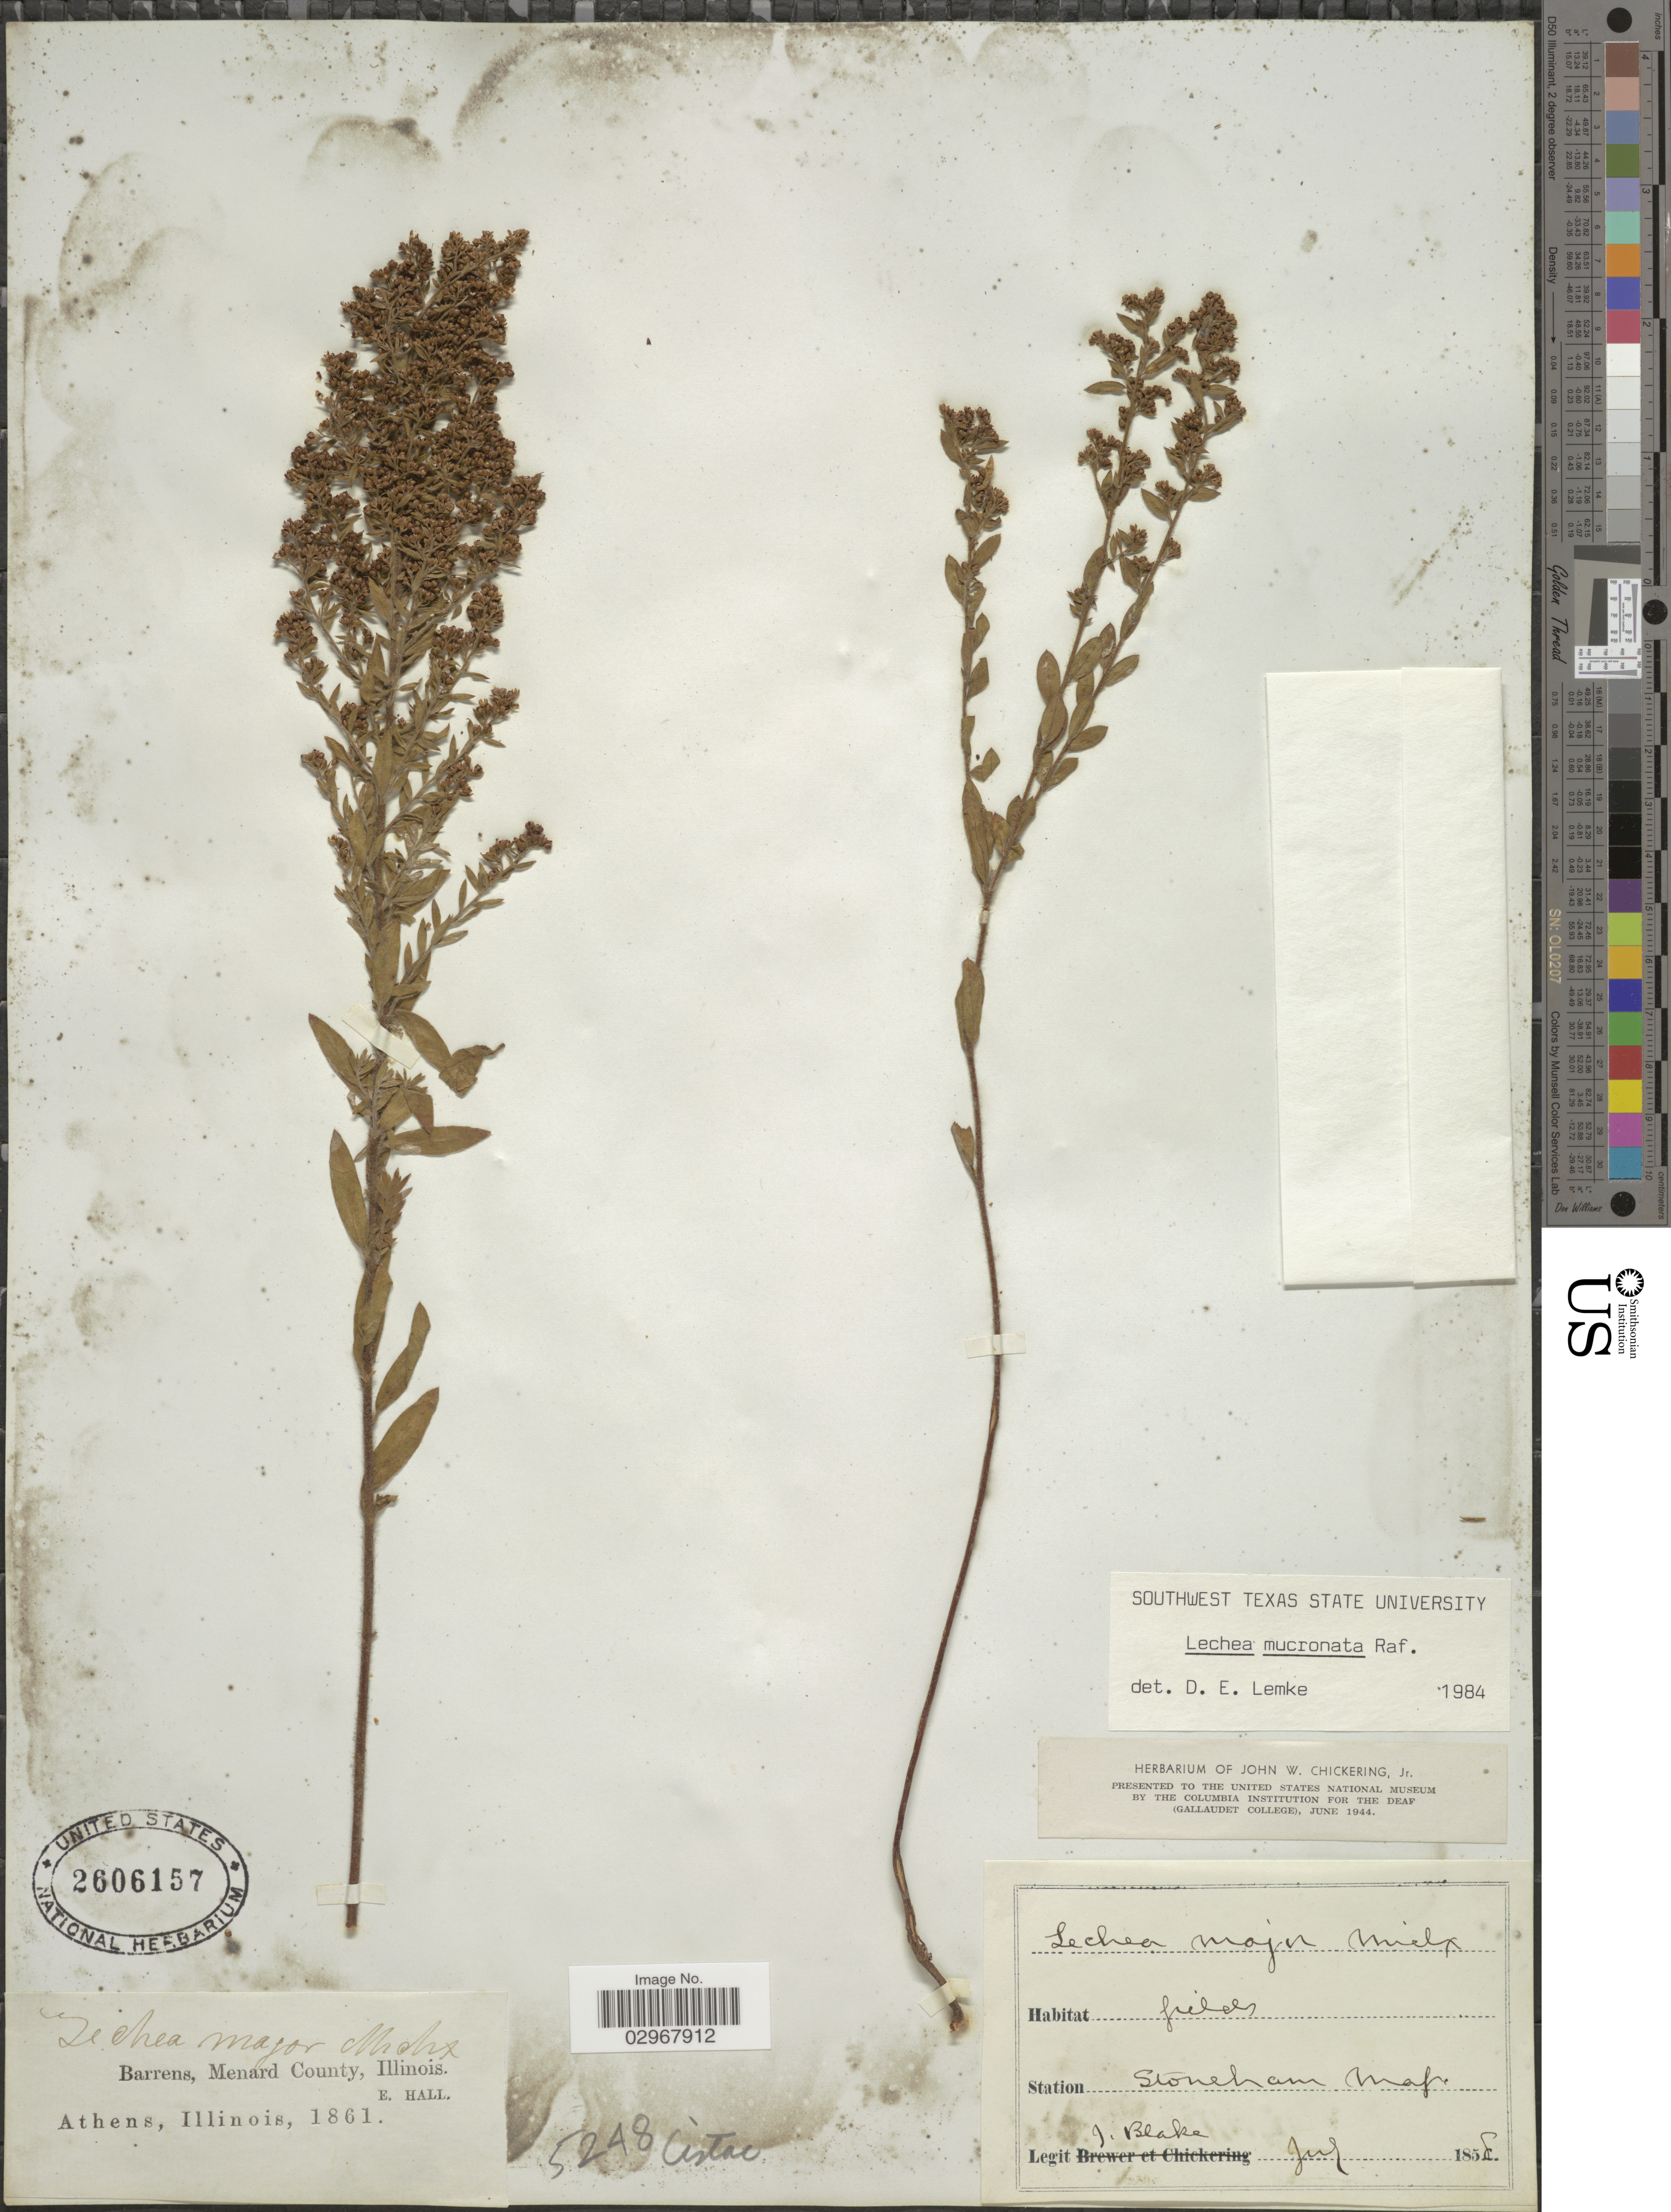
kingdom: Plantae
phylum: Tracheophyta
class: Magnoliopsida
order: Malvales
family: Cistaceae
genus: Lechea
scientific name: Lechea mucronata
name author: Raf.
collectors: J. Blake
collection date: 1858-07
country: United States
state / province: Massachusetts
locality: Stoneham.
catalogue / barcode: US 2601657